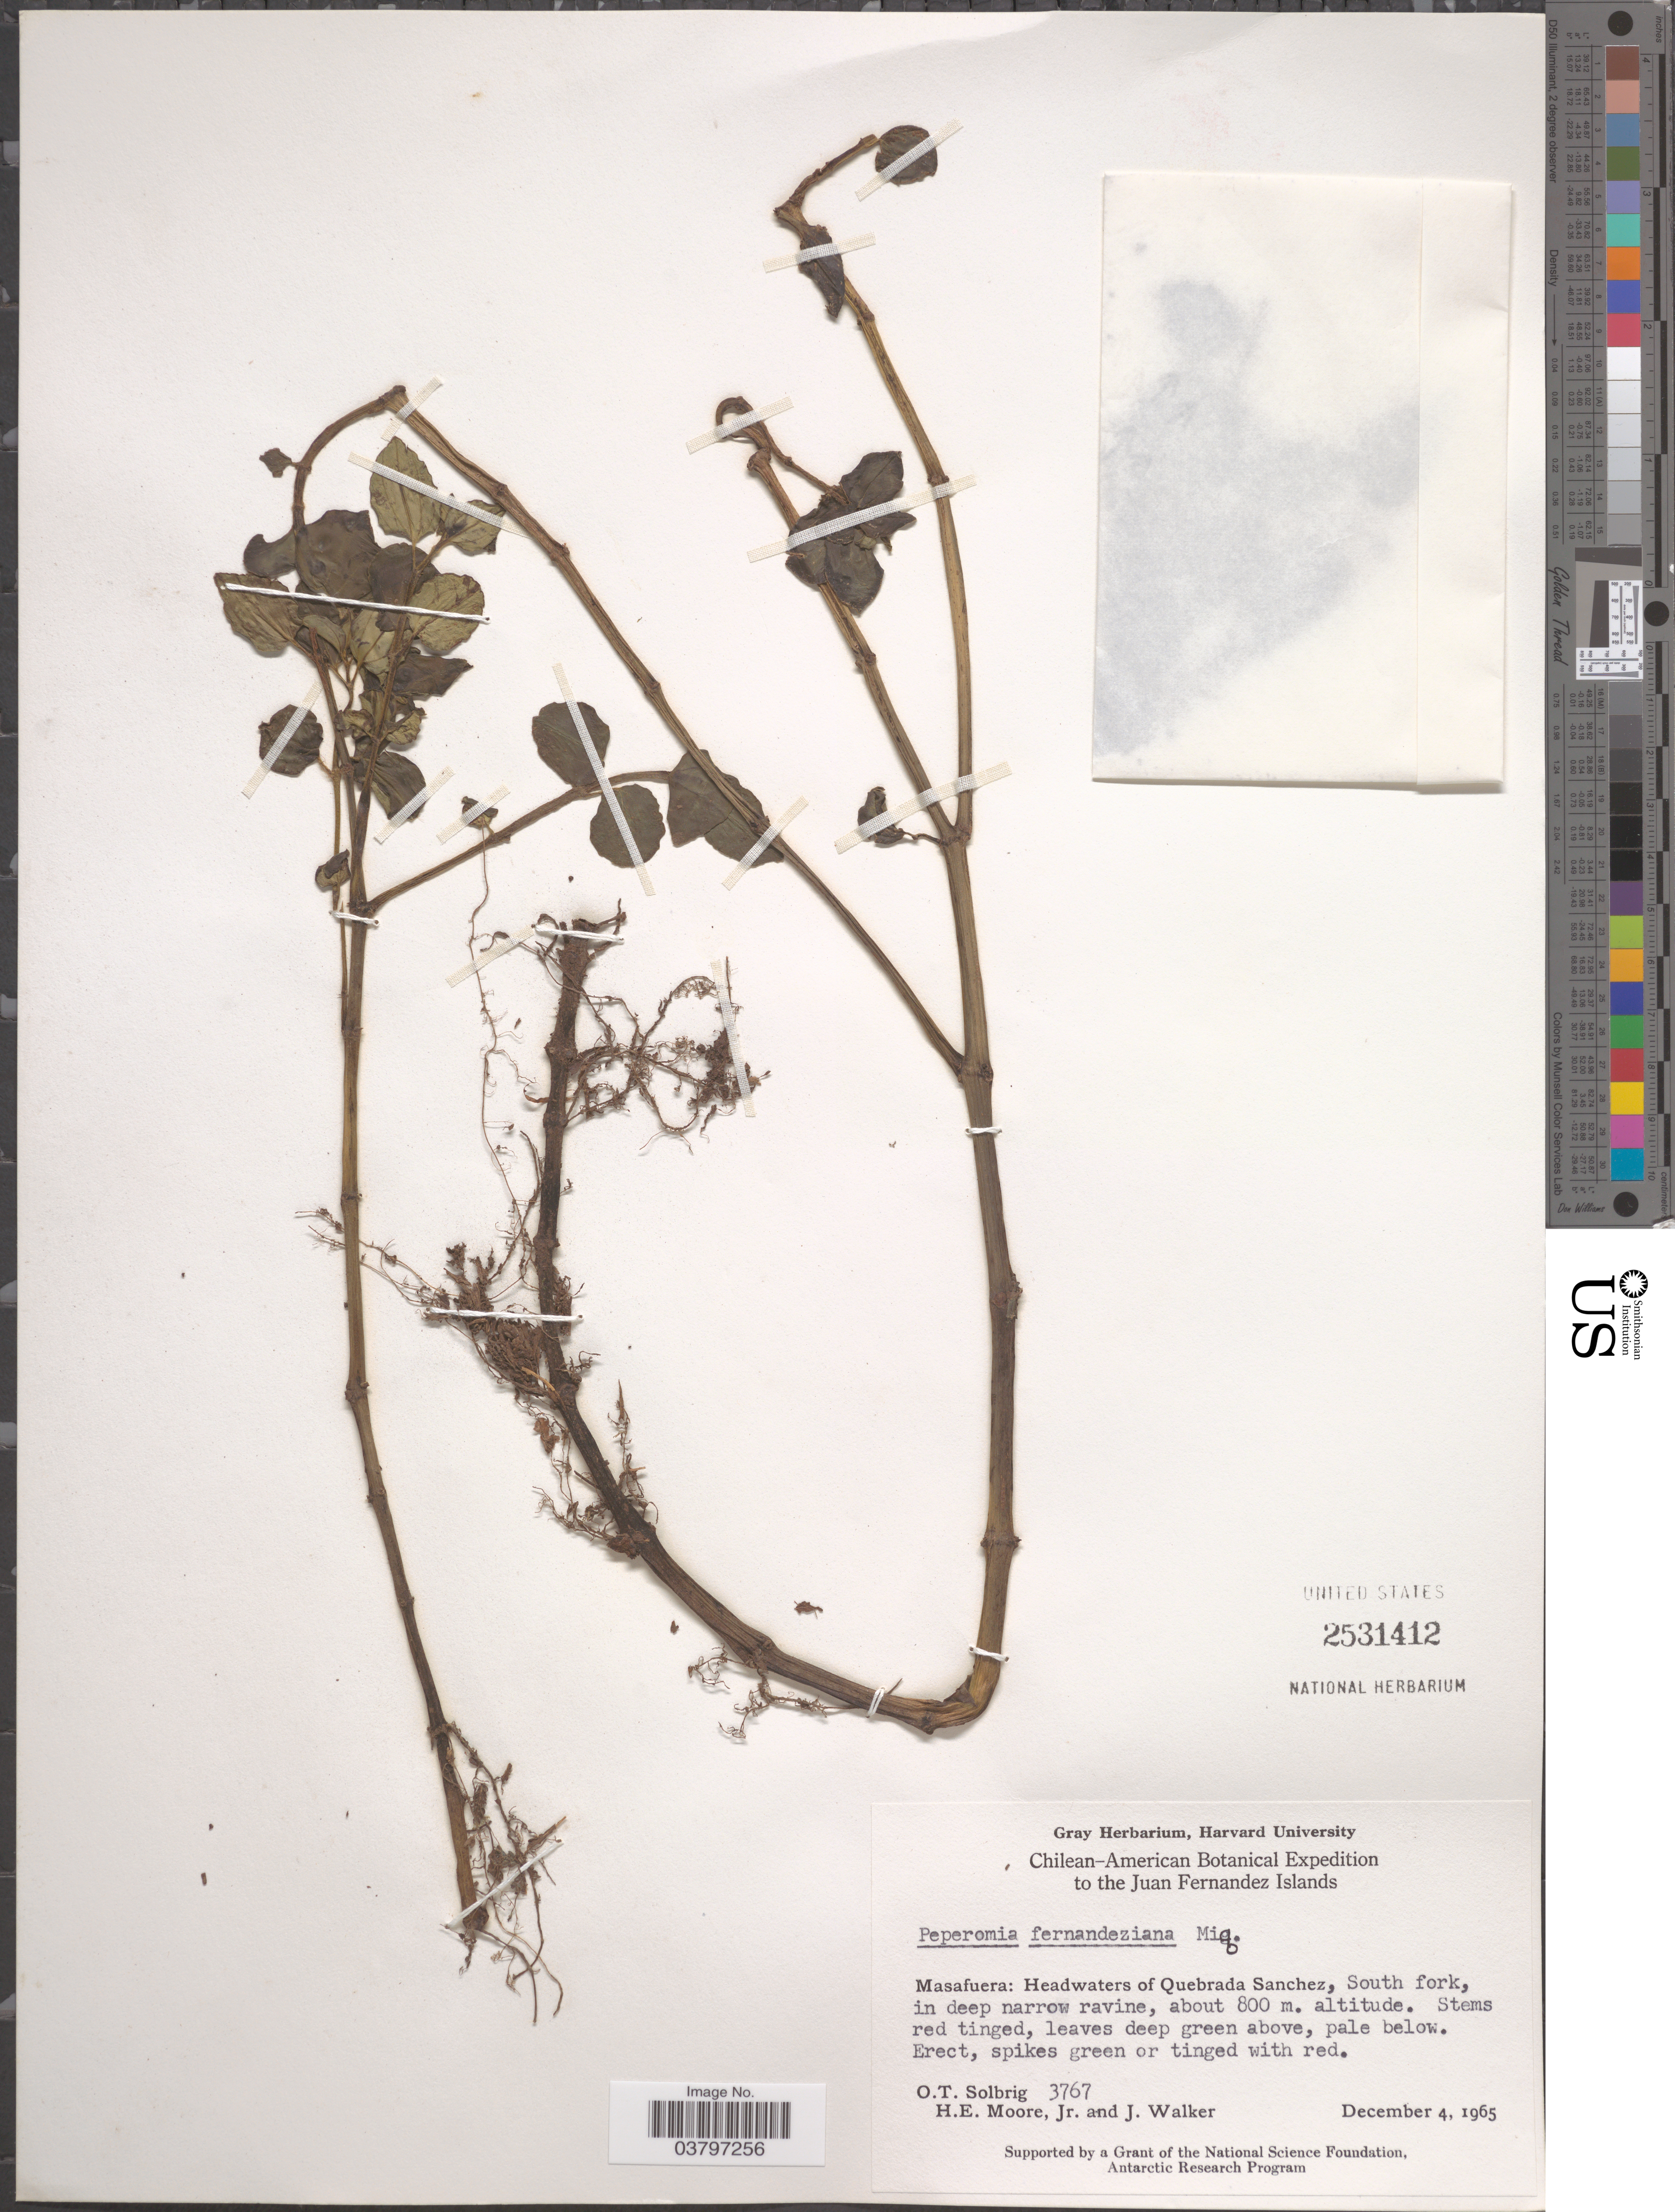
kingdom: Plantae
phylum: Tracheophyta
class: Magnoliopsida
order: Piperales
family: Piperaceae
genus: Peperomia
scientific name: Peperomia fernandeziana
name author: Miq.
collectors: O. T. Solbrig, H. Moore & J. Walker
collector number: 3767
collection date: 1965-12-04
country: Chile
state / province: Valparaíso (V)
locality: To the Juan Fernandez Islands. Masafuera: Headwaters of Quebrada Sanchez, South fork, in deep narrow ravine.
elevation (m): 800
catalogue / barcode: US 2531412